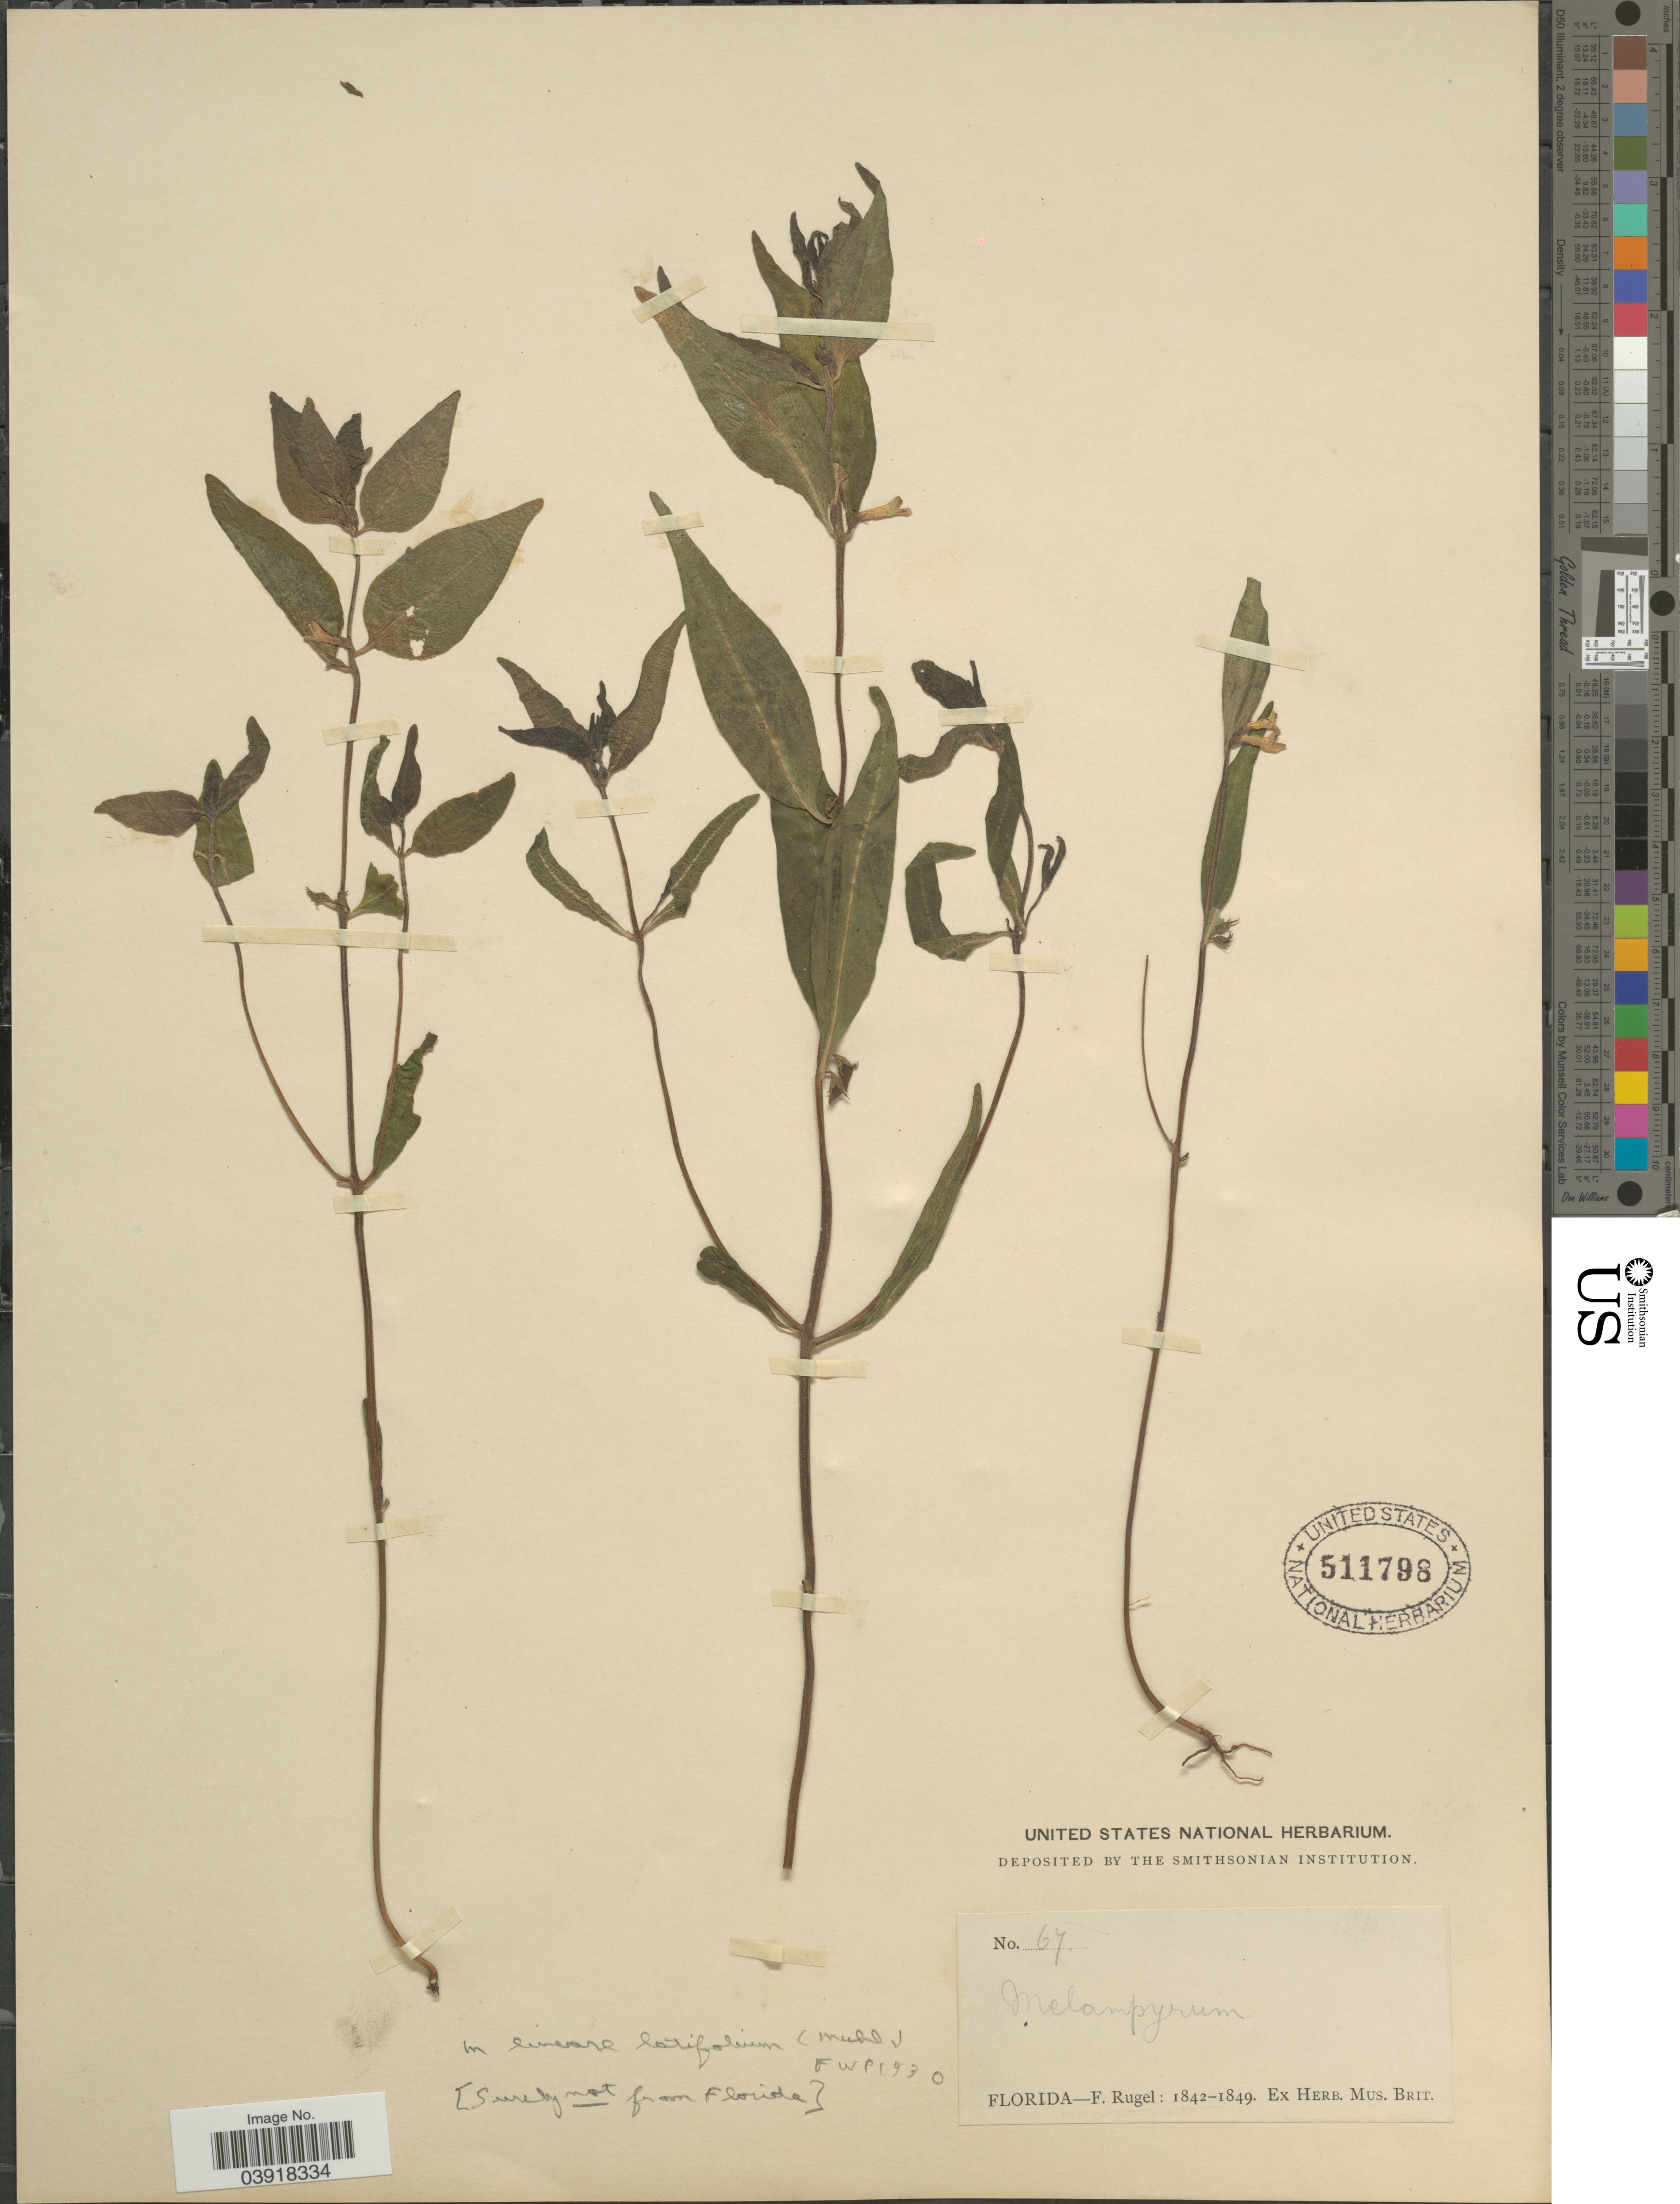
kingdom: Plantae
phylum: Tracheophyta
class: Magnoliopsida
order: Lamiales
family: Orobanchaceae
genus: Melampyrum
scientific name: Melampyrum lineare var. latifolium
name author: (Muhl.) P. Beauv.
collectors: F. Rugel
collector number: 67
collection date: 1842/1849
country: United States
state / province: Florida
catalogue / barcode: US 511798